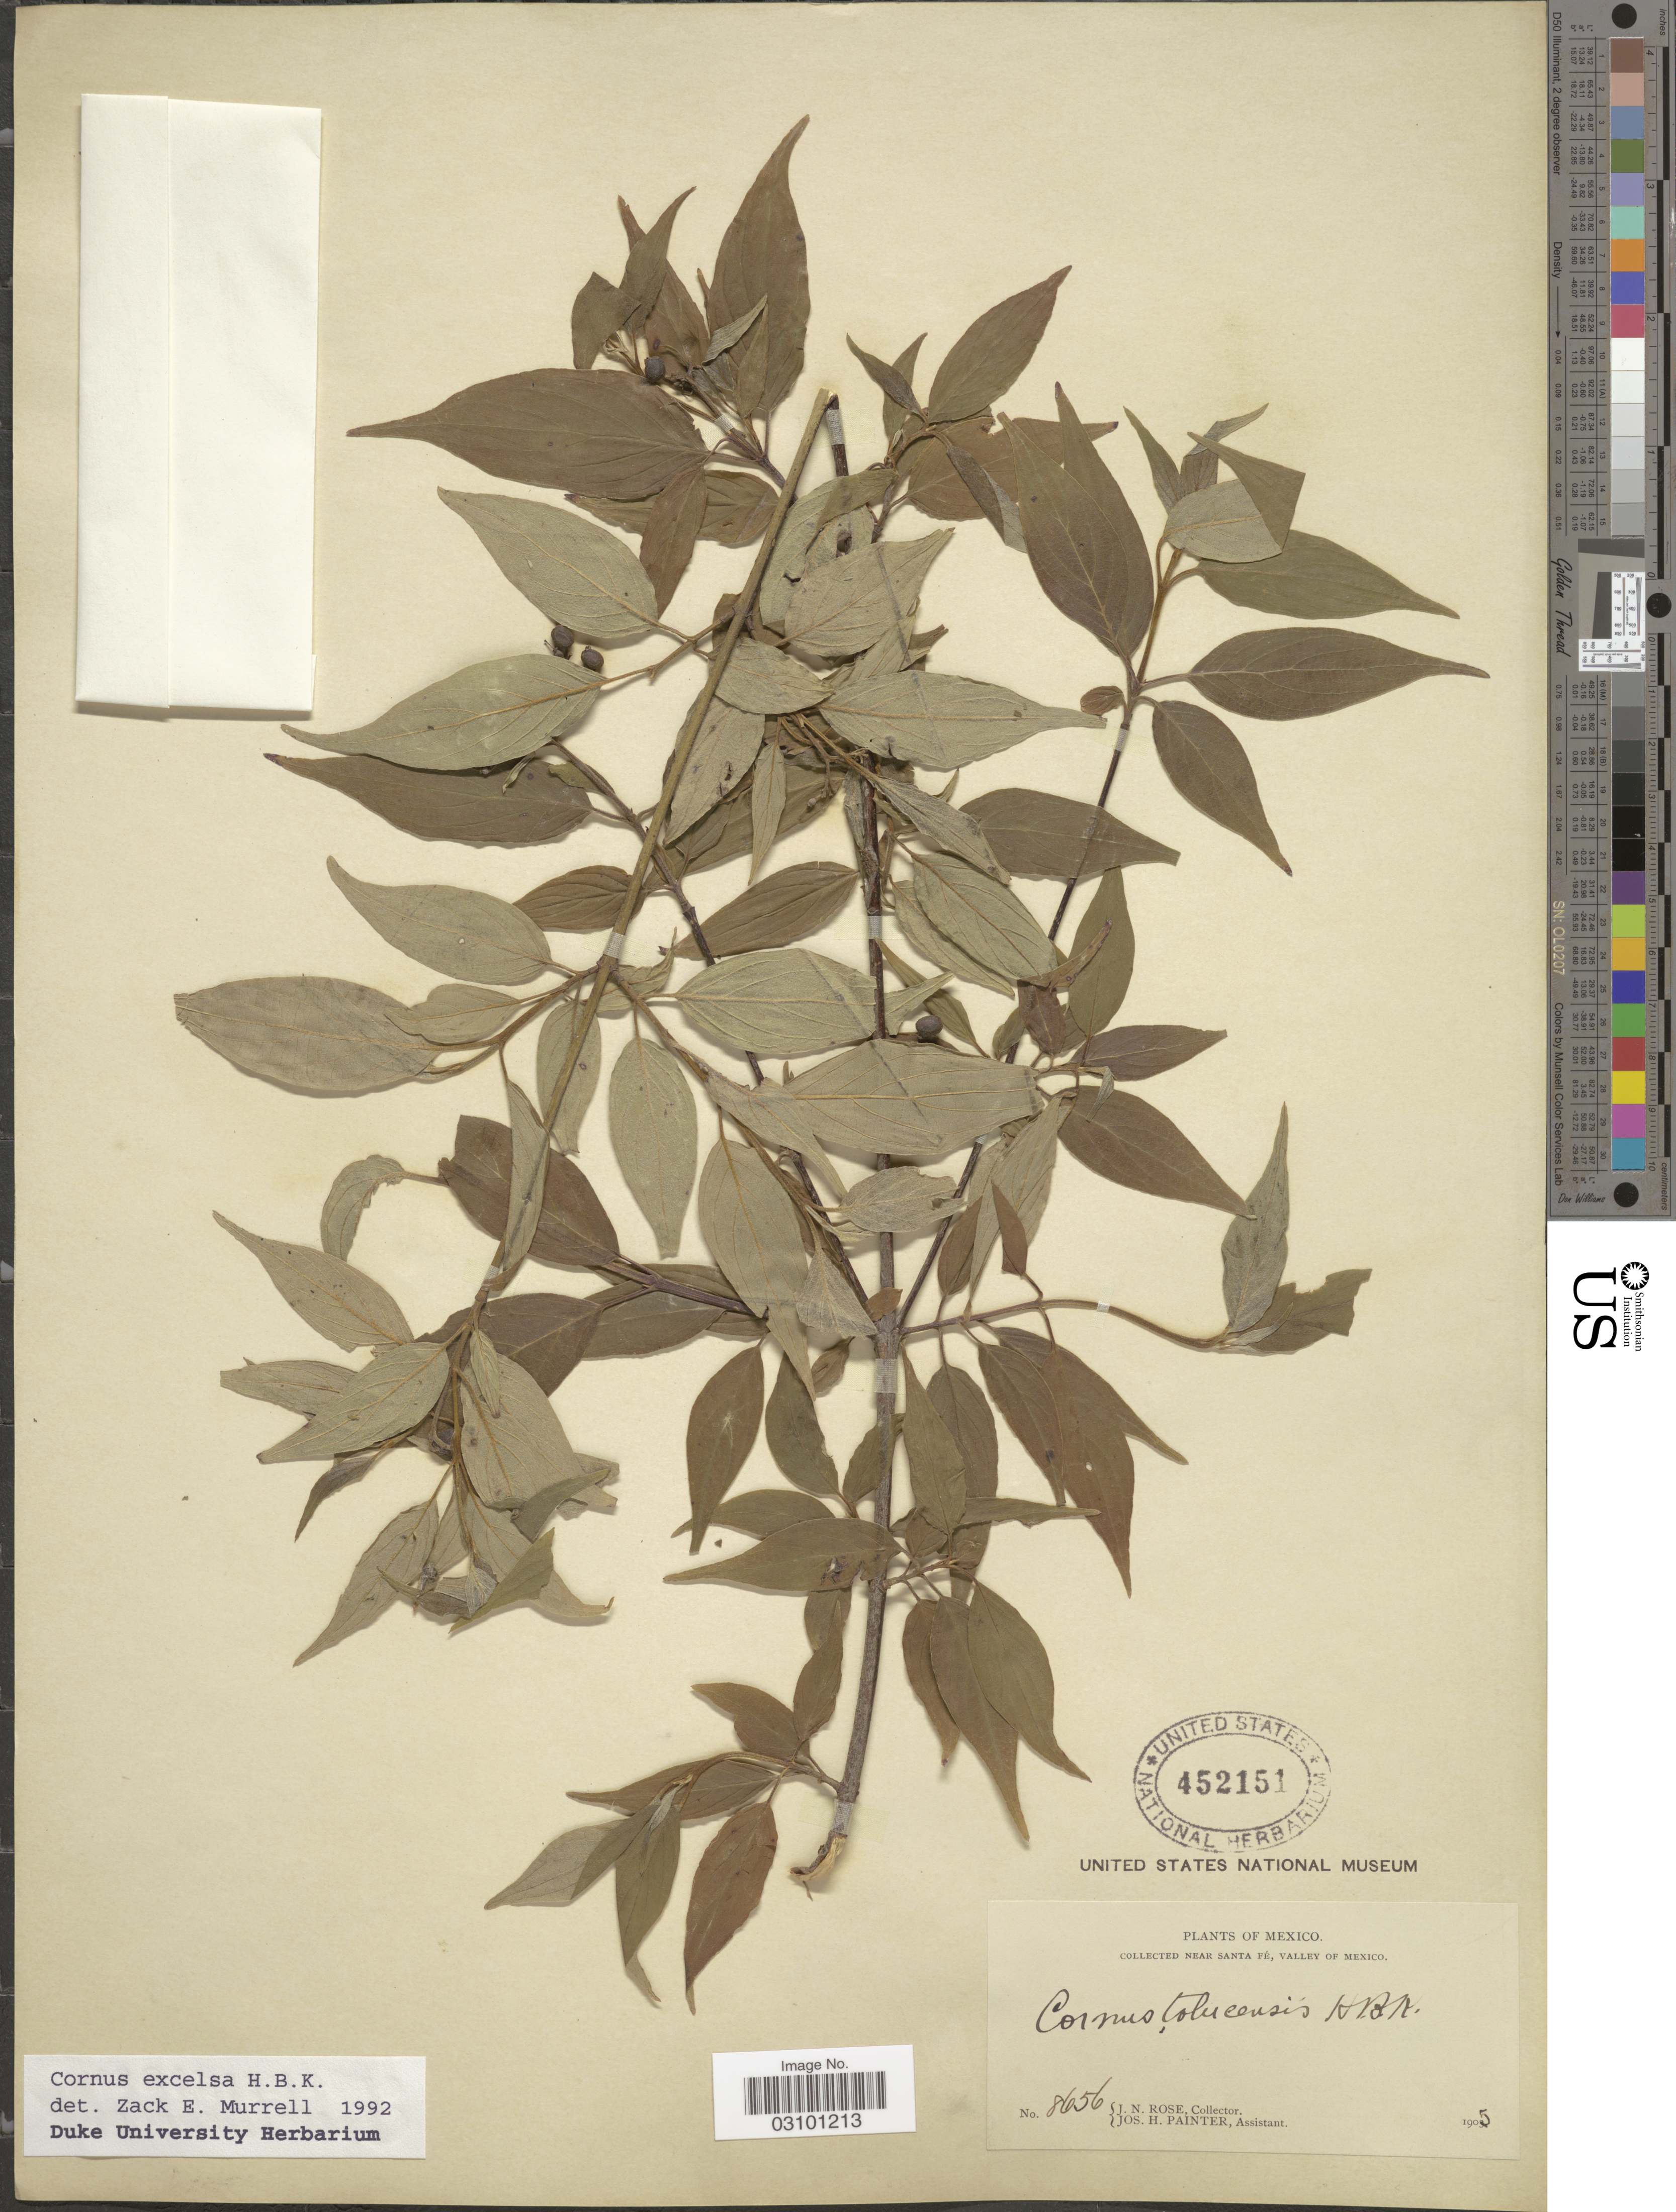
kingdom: Plantae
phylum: Tracheophyta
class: Magnoliopsida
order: Cornales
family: Cornaceae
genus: Cornus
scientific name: Cornus excelsa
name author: Kunth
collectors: J. N. Rose & J. H. Painter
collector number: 8656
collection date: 1905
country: Mexico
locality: Near Santa Fé, valley of Mexico.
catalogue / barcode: US 452151